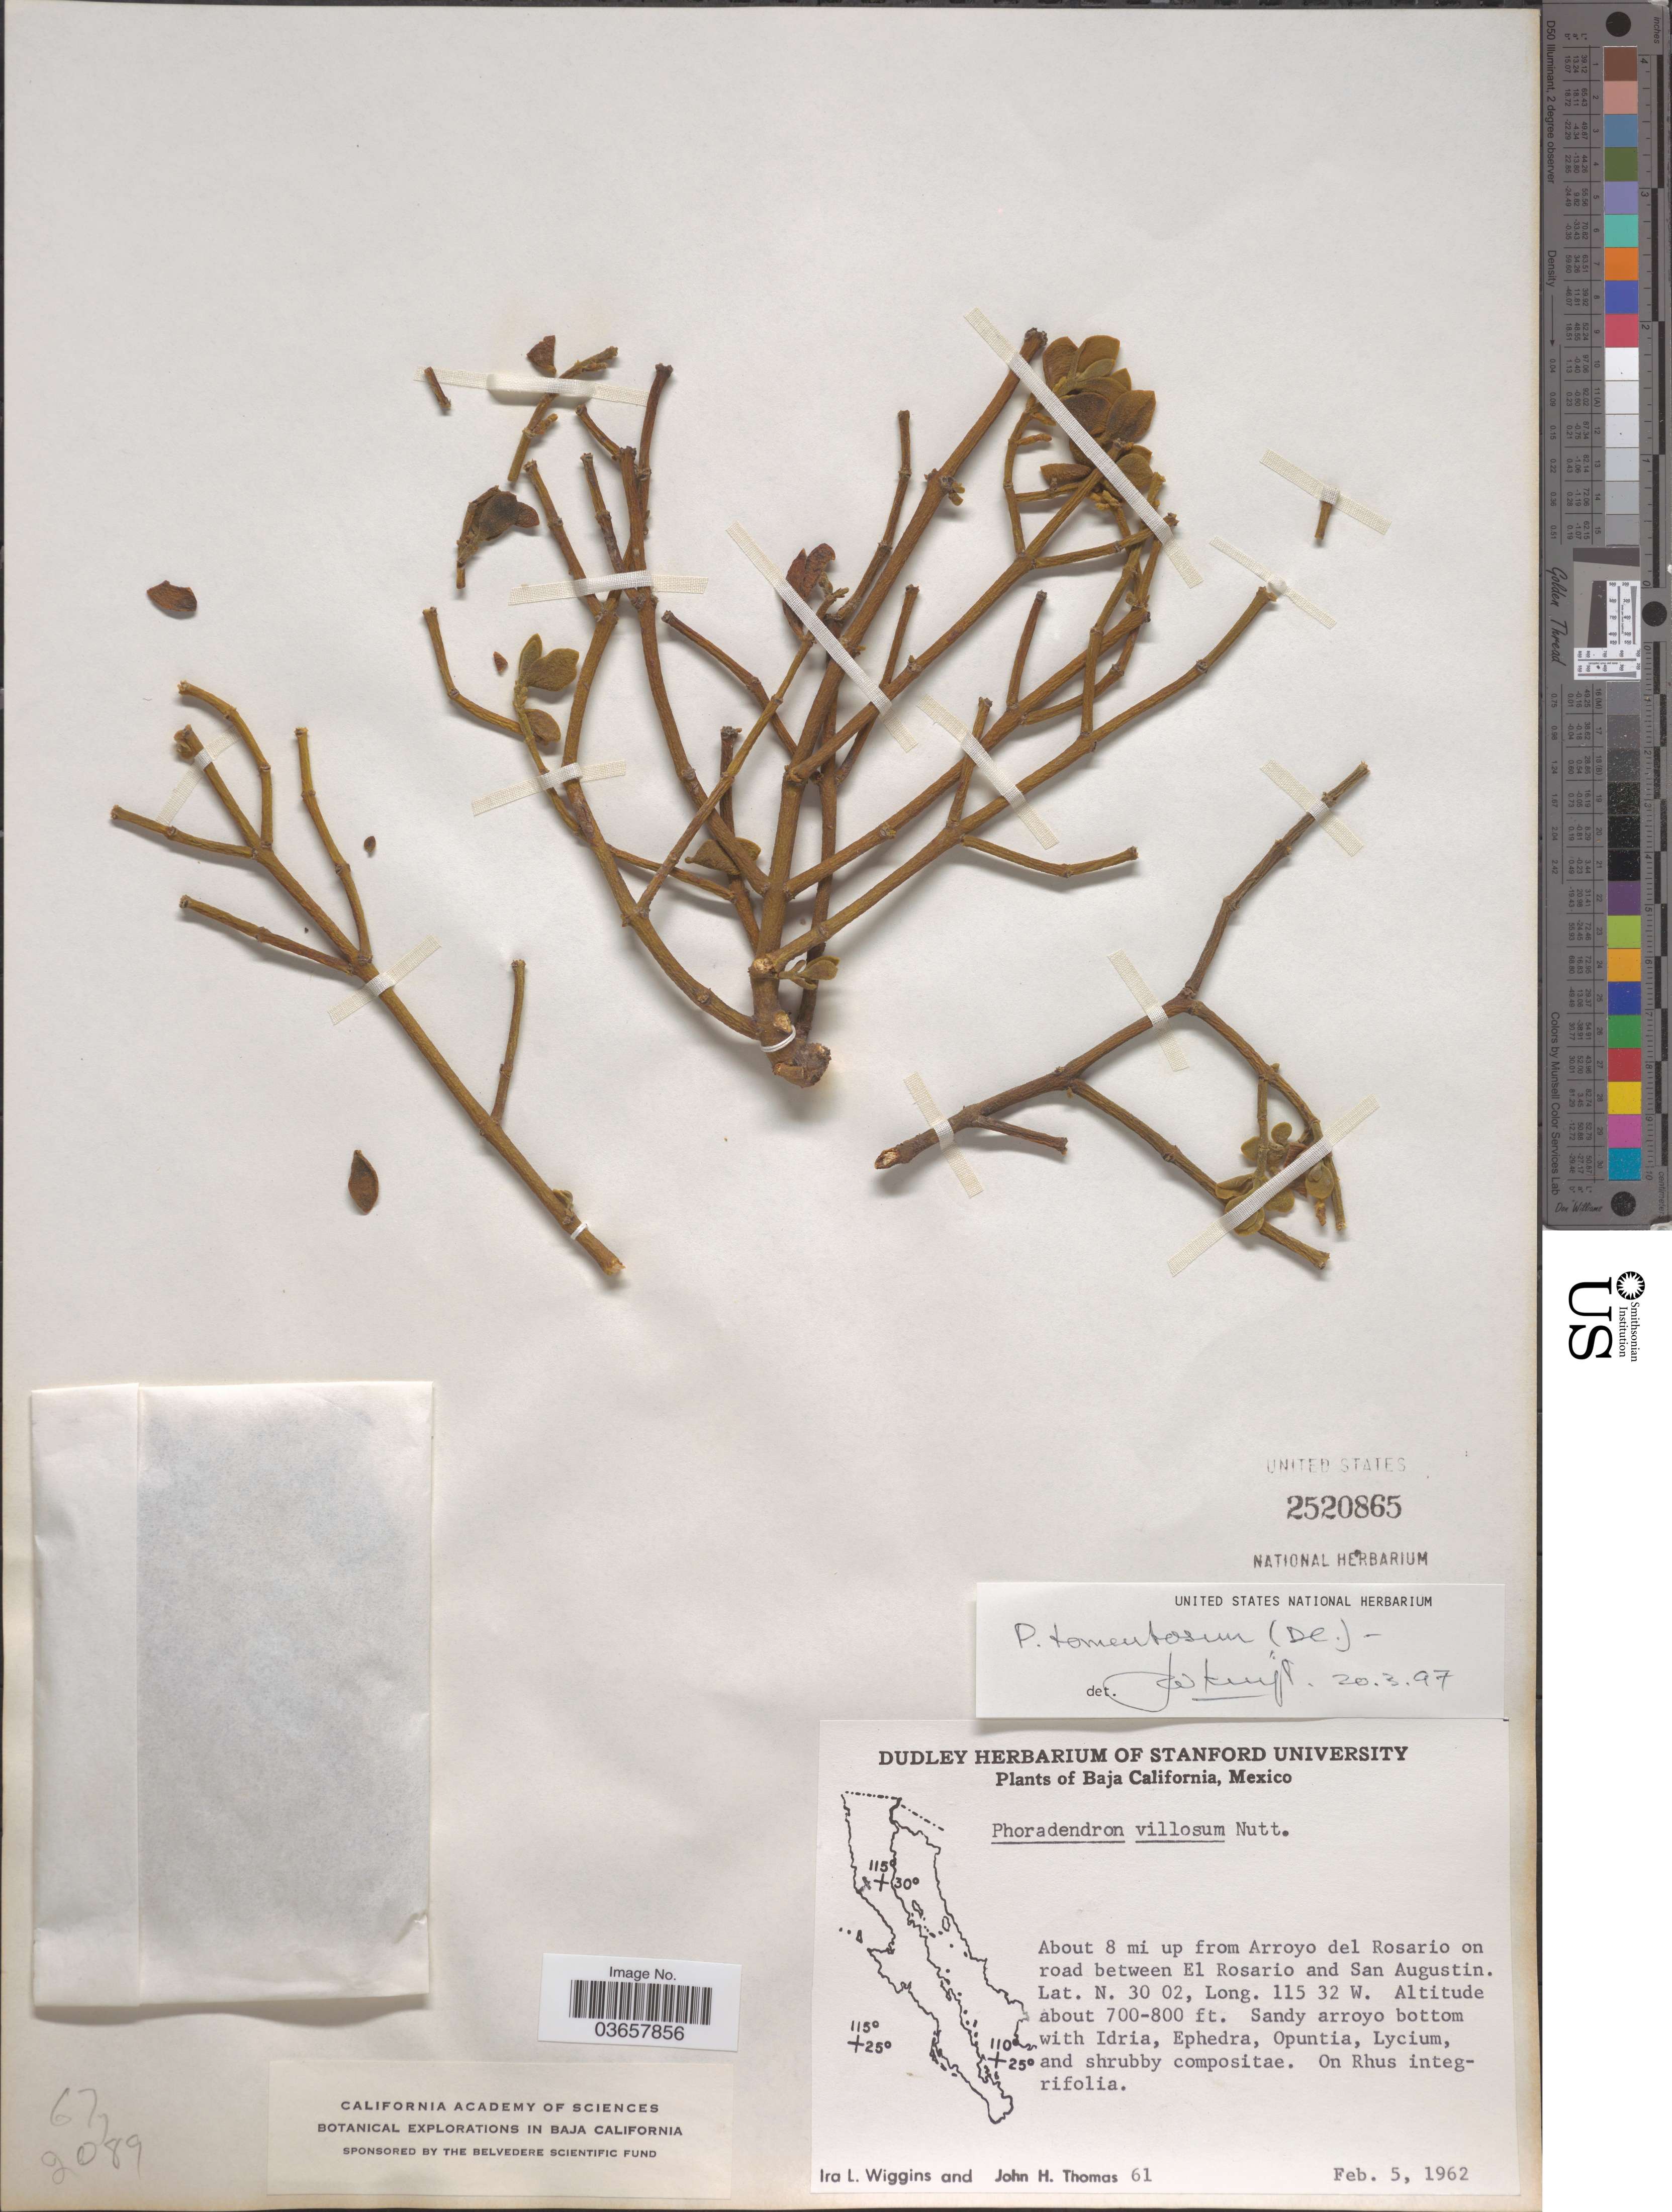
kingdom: Plantae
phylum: Tracheophyta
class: Magnoliopsida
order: Santalales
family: Viscaceae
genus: Phoradendron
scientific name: Phoradendron tomentosum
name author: DC.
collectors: I. L. Wiggins & J. H. Thomas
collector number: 61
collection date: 1962-02-05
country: Mexico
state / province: Baja California Norte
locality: About 8 mi up from Arroyo del Rosario on road between El Rosario and San Augustin.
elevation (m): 213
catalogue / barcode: US 2520865